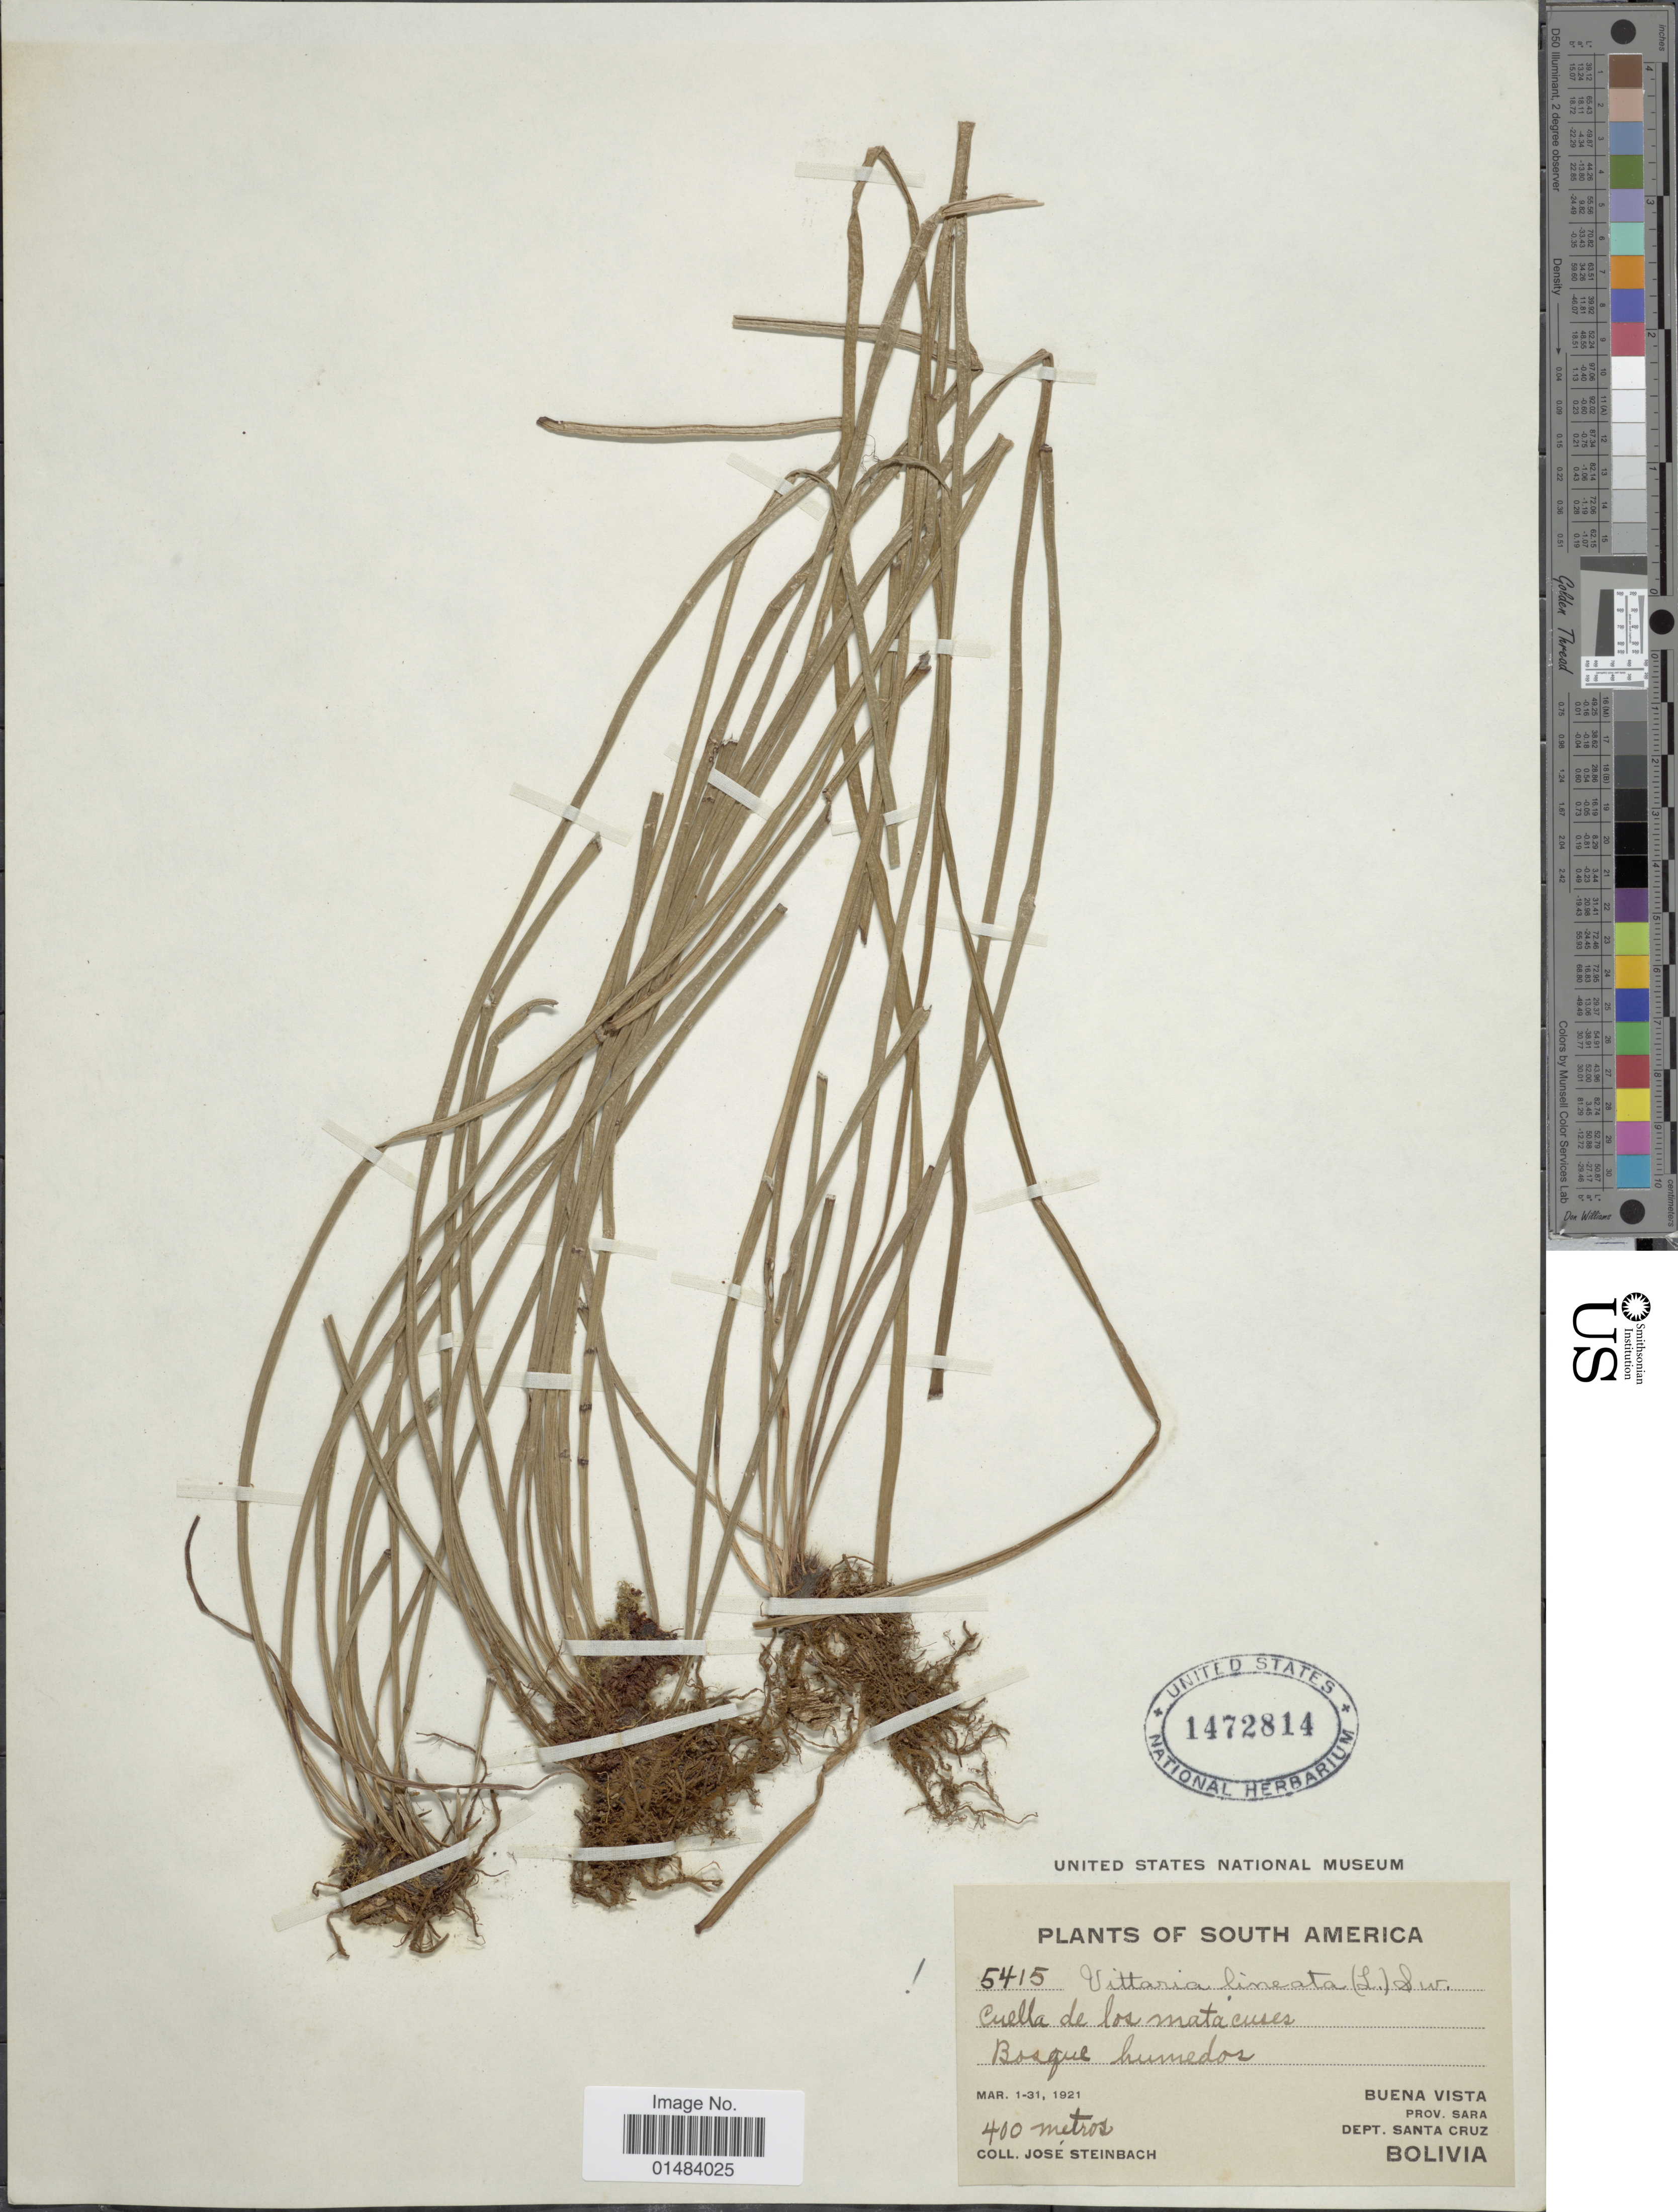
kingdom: Plantae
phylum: Tracheophyta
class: Polypodiopsida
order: Polypodiales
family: Pteridaceae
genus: Vittaria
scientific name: Vittaria lineata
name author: (L.) Sm.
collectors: J. Steinbach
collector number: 5415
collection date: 1921-03-01/1921-03-31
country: Bolivia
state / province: Santa Cruz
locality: South America, Buena Vista, Prov. Sara, Dept. Santa Cruz.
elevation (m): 400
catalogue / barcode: US 1472814